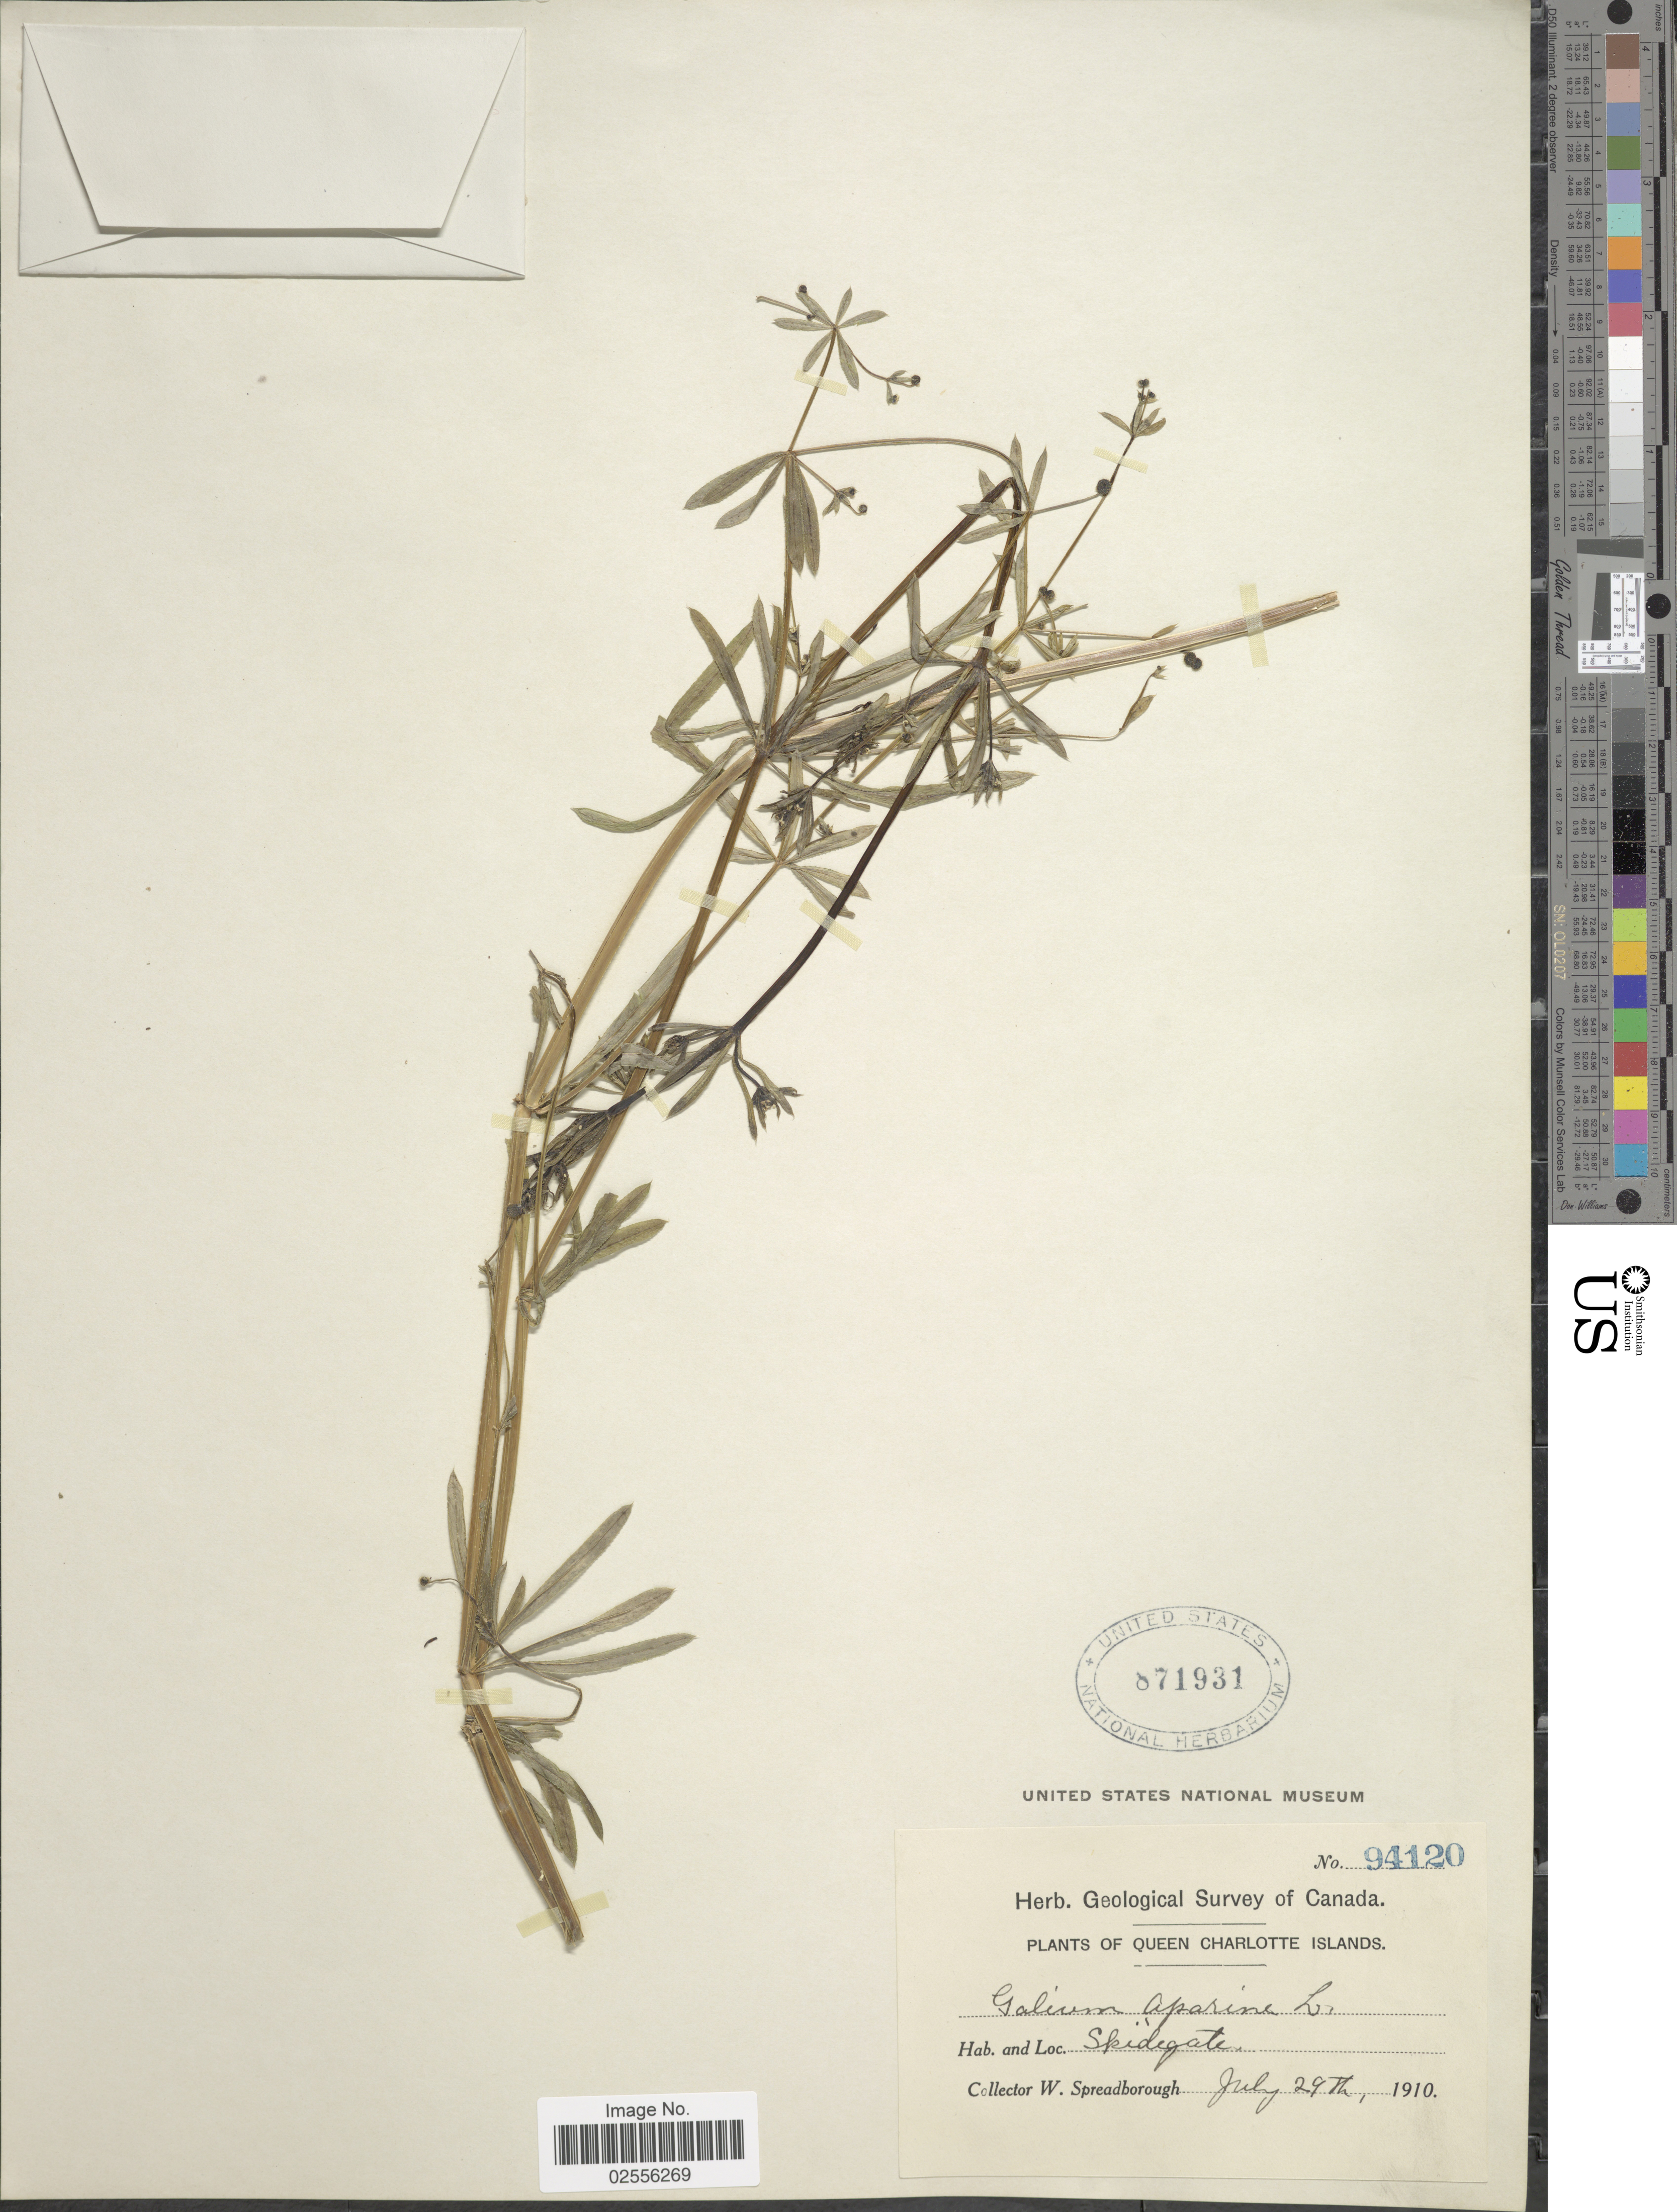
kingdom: Plantae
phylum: Tracheophyta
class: Magnoliopsida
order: Gentianales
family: Rubiaceae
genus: Galium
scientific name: Galium aparine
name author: L.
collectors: W. Spreadborough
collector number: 94120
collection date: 1910-07-29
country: Canada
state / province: British Columbia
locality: Queen Charlotte Islands. Skidegate.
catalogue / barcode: US 871931